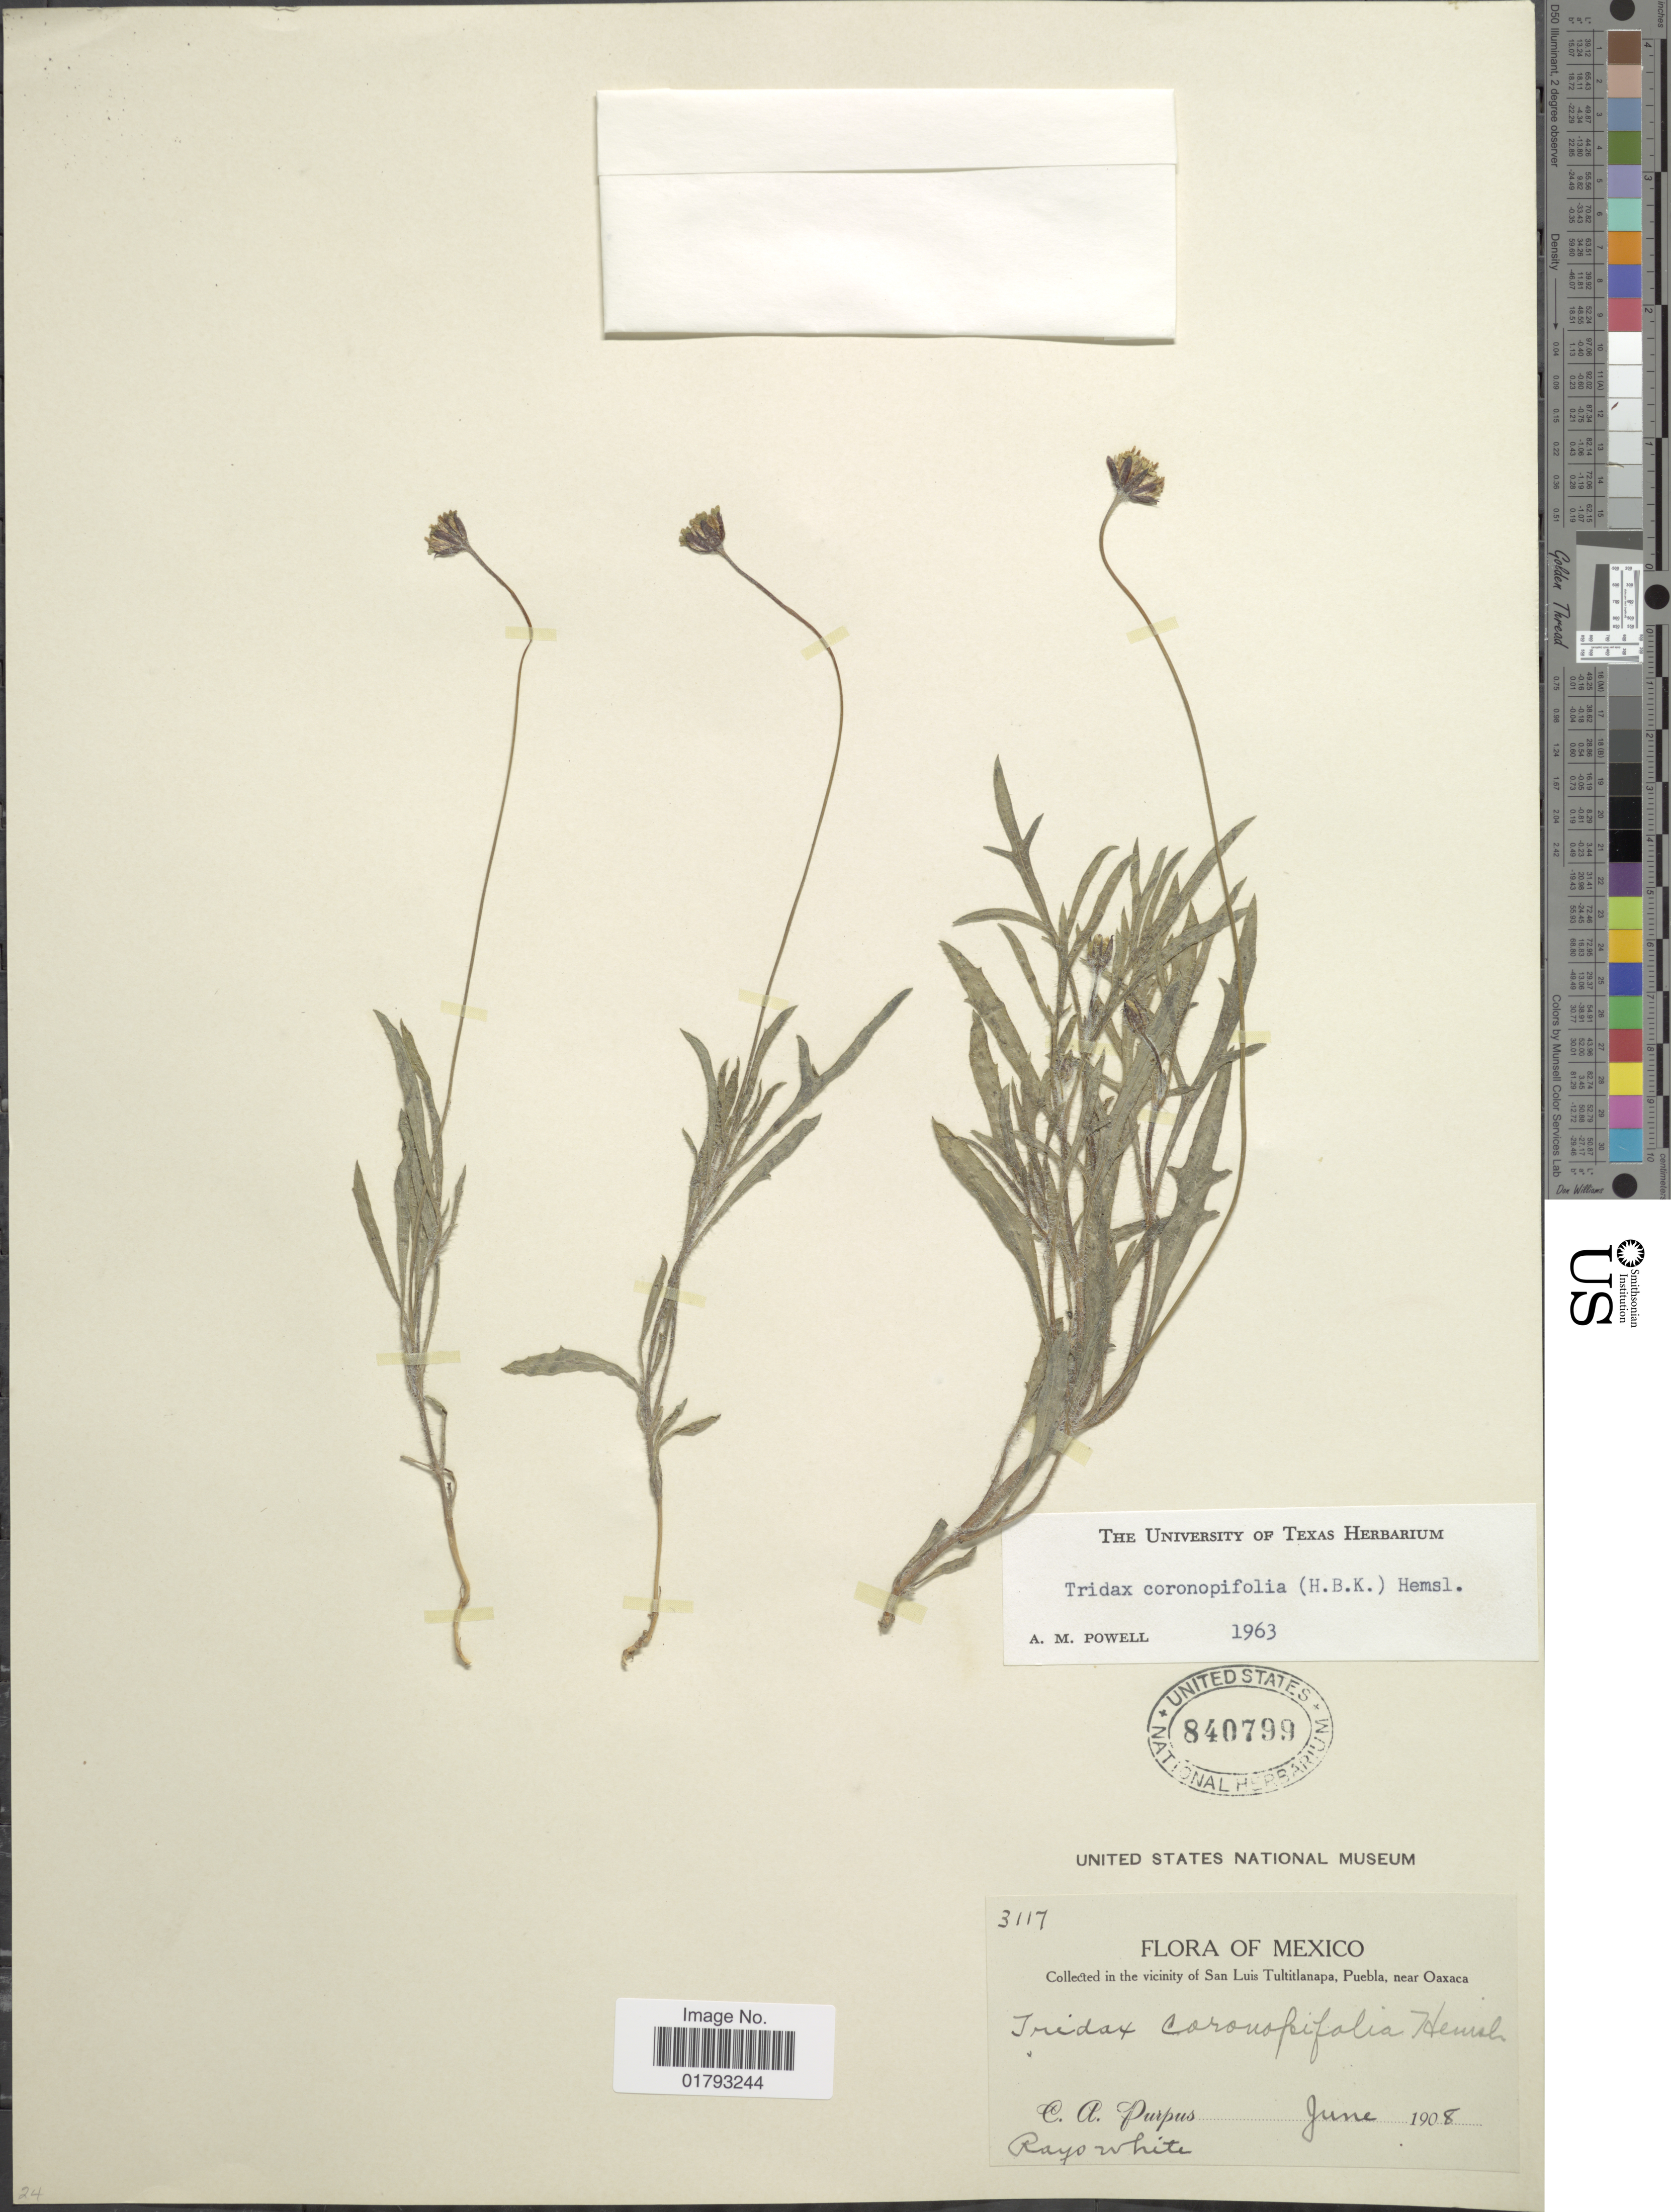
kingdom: Plantae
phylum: Tracheophyta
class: Magnoliopsida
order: Asterales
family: Asteraceae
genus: Tridax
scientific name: Tridax coronopifolia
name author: (Kunth) Hemsl.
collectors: C. A. Purpus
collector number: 3117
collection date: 1908-06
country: Mexico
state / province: Puebla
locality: The vicinity of San Luis Tultitlanapa, Puebla, near Oaxaca.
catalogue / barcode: US 840799